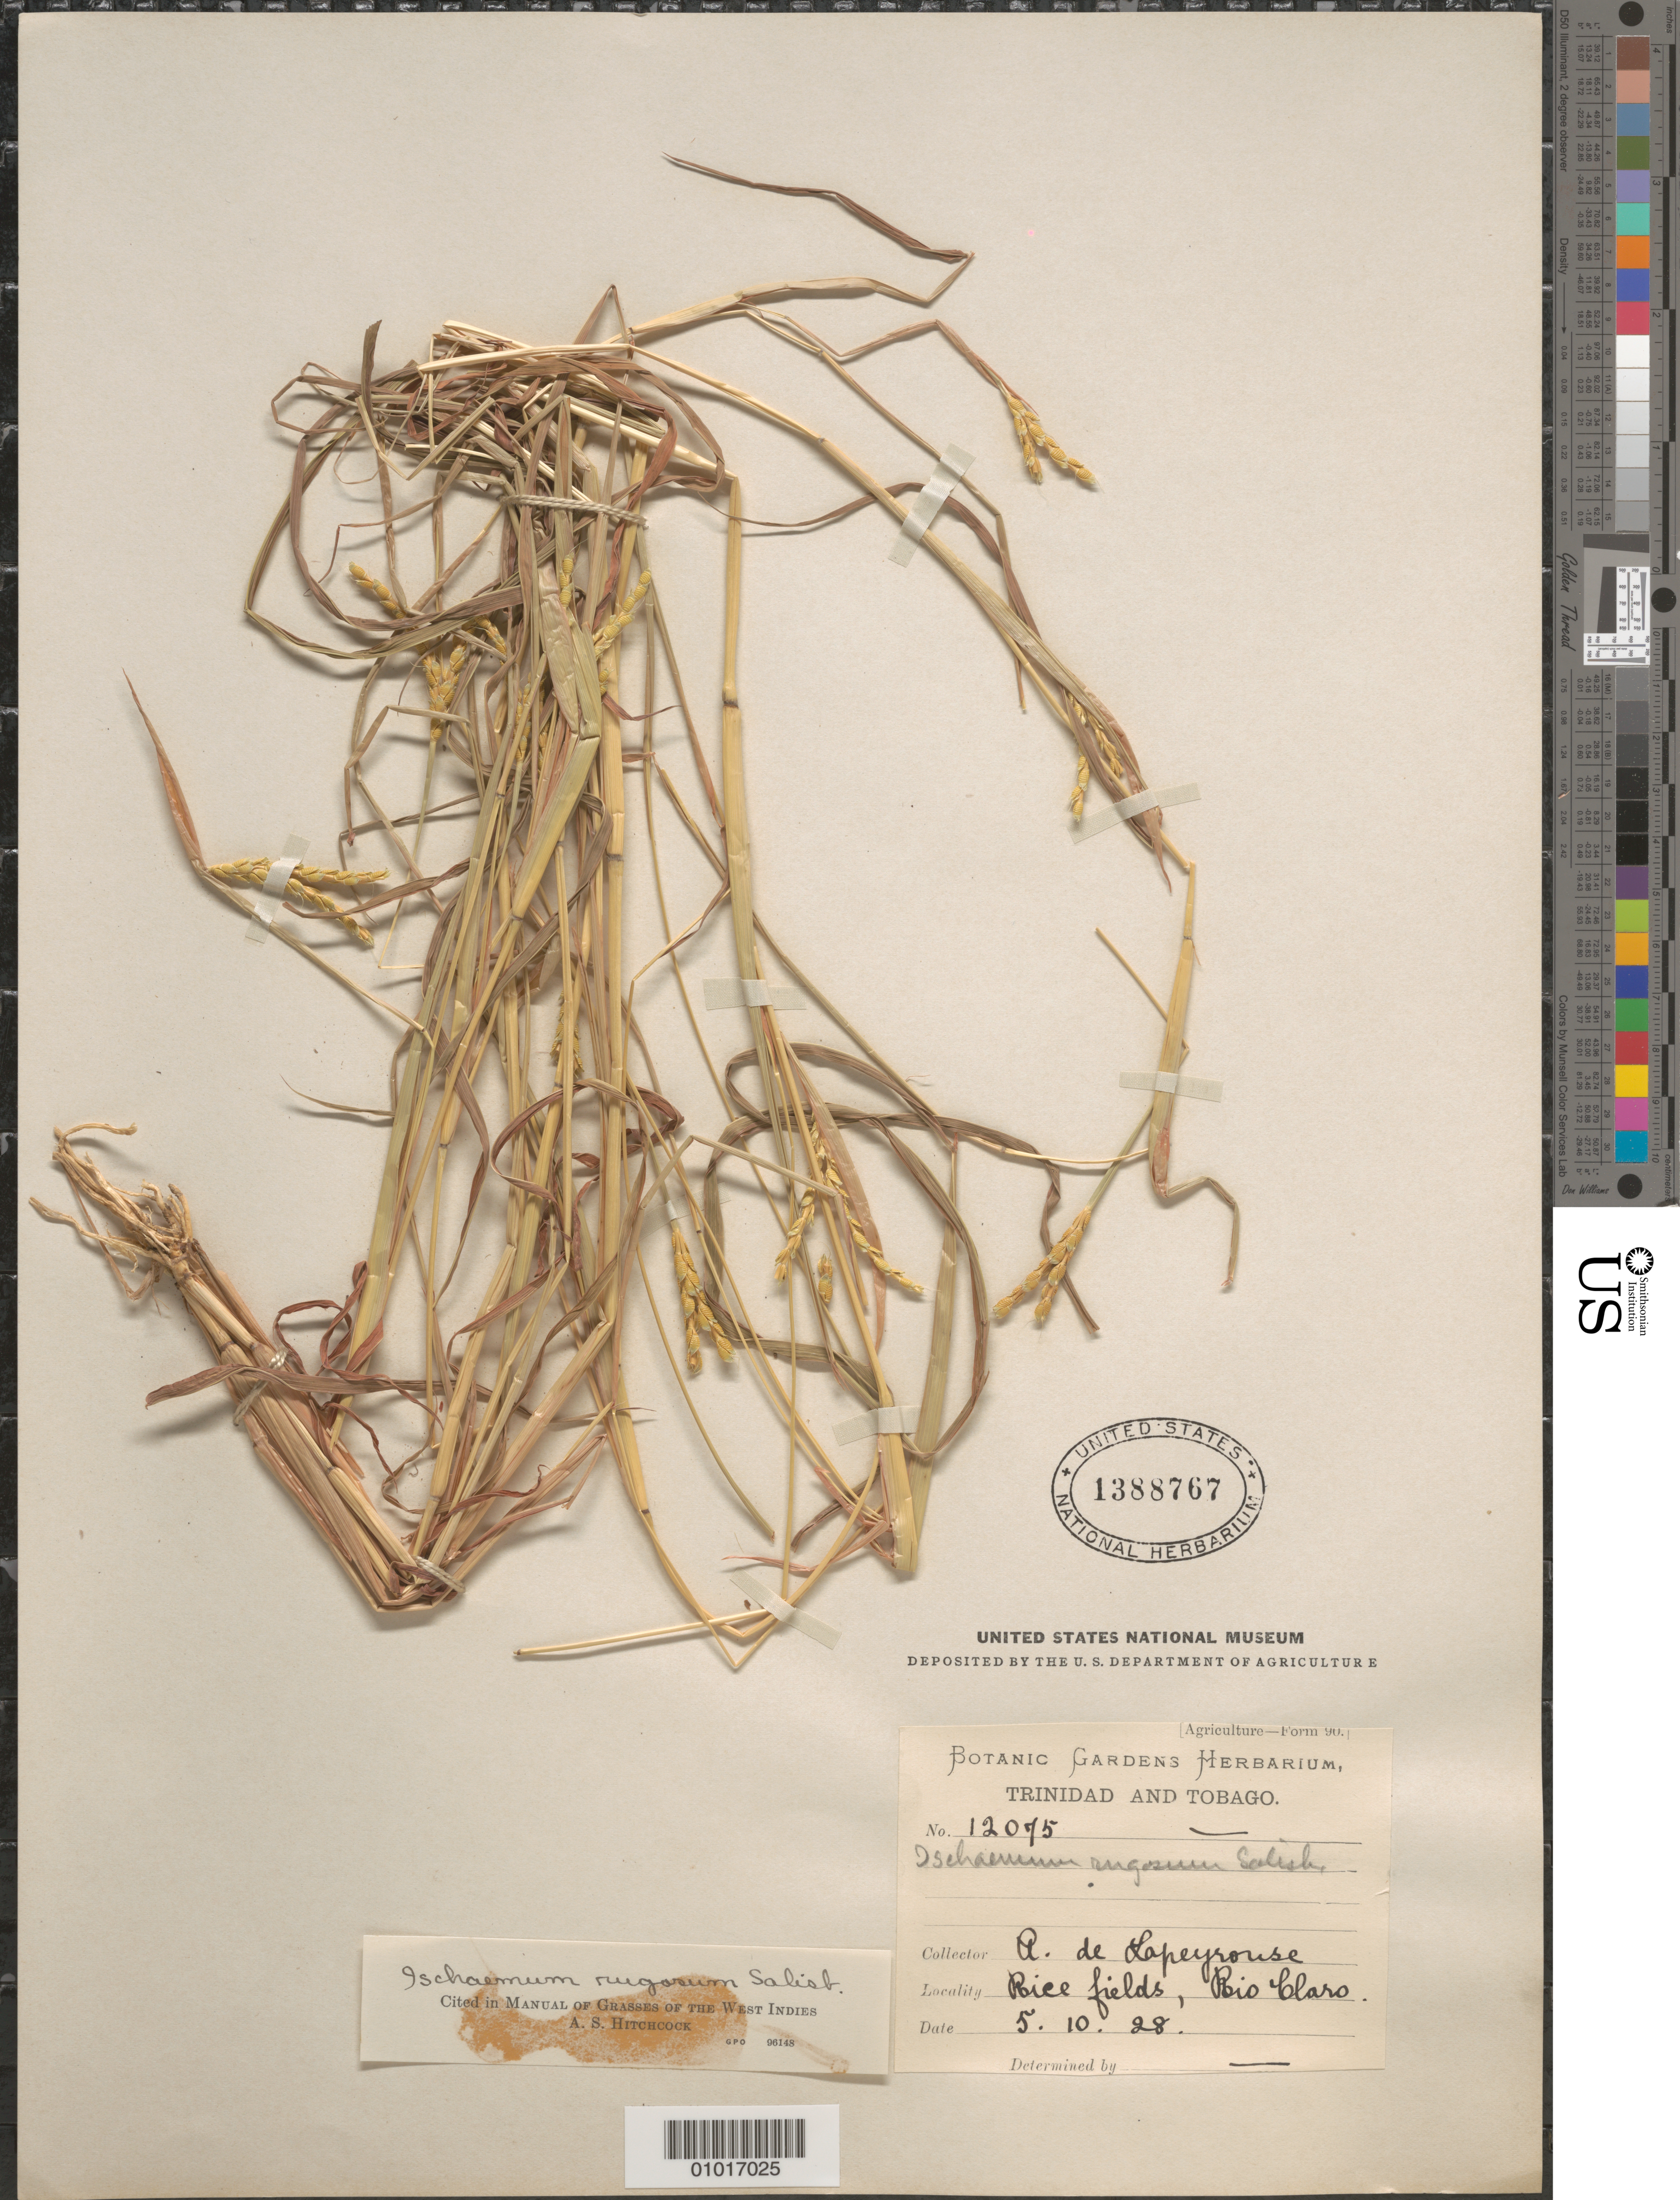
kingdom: Plantae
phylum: Tracheophyta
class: Liliopsida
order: Poales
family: Poaceae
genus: Ischaemum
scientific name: Ischaemum rugosum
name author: Salisb.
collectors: A. de Lapeyrouse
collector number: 12075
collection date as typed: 05 Oct 1928 or 10 May 1928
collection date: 1928-05-10 or 1928-10-05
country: Trinidad and Tobago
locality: Rice fields, Rio Claro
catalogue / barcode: US 1388767